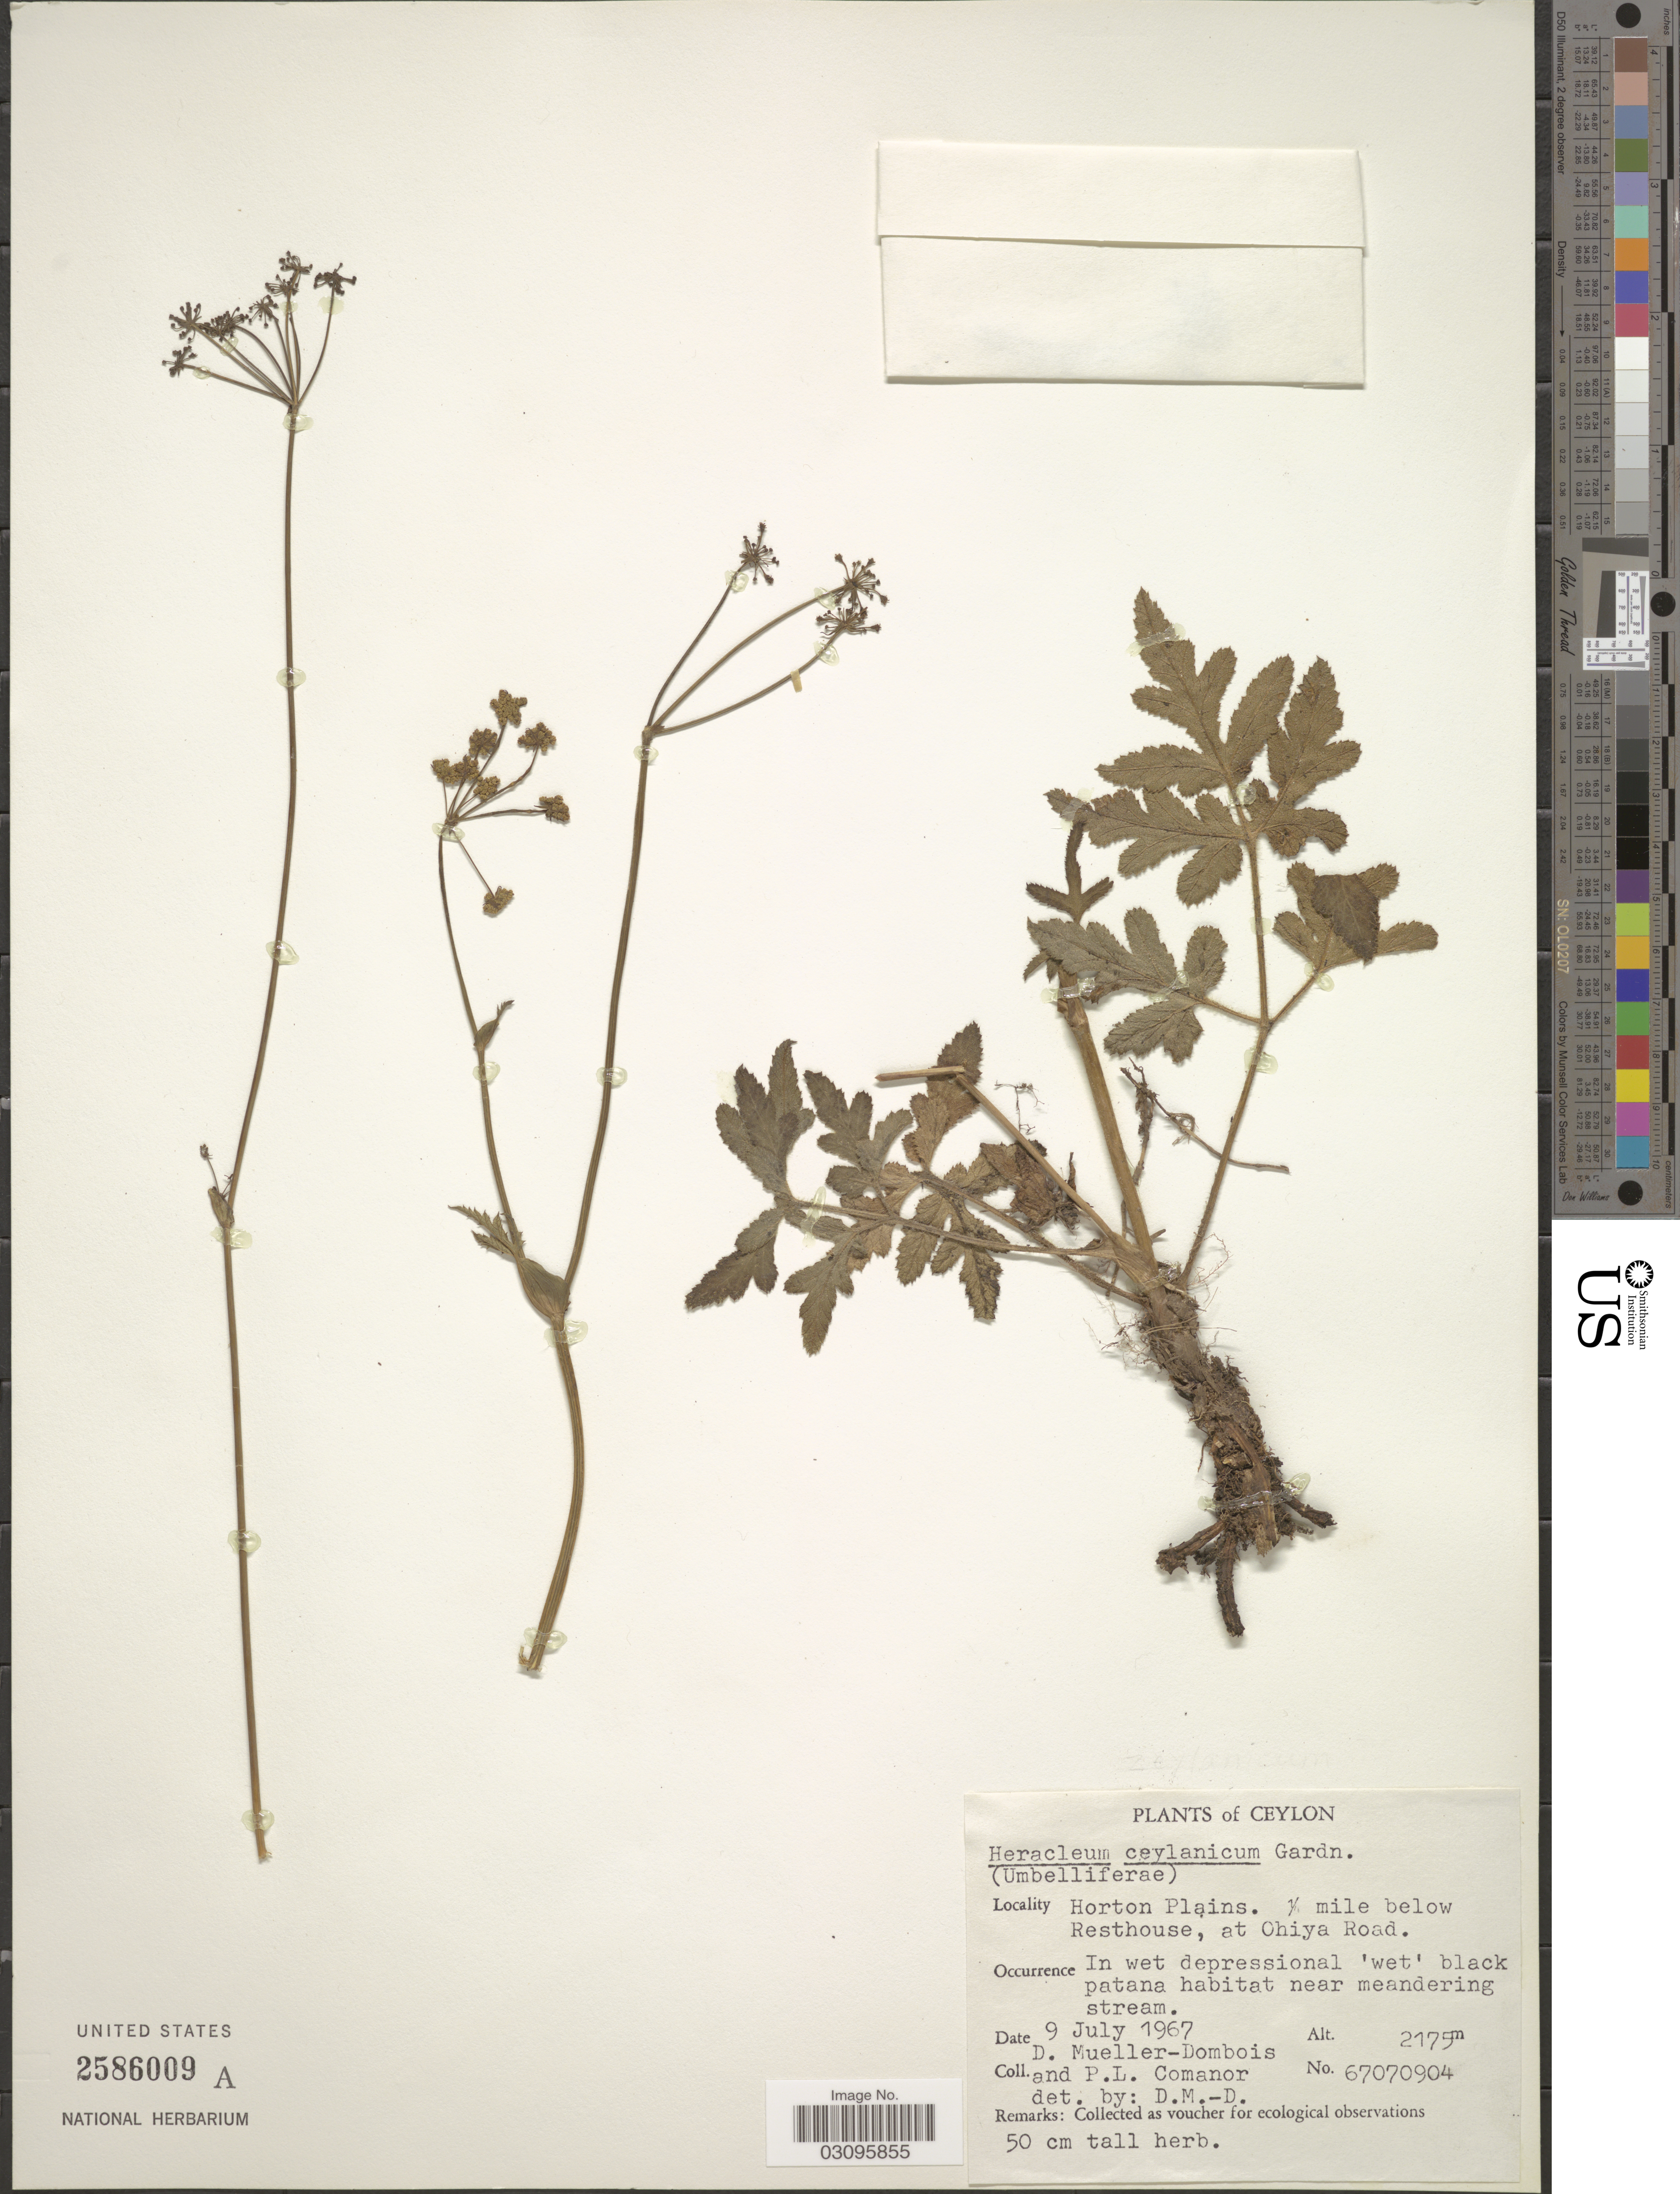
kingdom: Plantae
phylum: Tracheophyta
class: Magnoliopsida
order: Apiales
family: Apiaceae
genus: Heracleum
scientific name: Heracleum ceylanicum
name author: Gardner ex C.B. Clarke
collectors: D. Mueller-Dombois & P. Comanor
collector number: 67070904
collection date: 1967-07-09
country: Sri Lanka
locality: Ceylon. Horton Plains. 1/4 mile below Resthouse, at Ohiya Road.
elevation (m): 2175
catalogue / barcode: US 2586009A